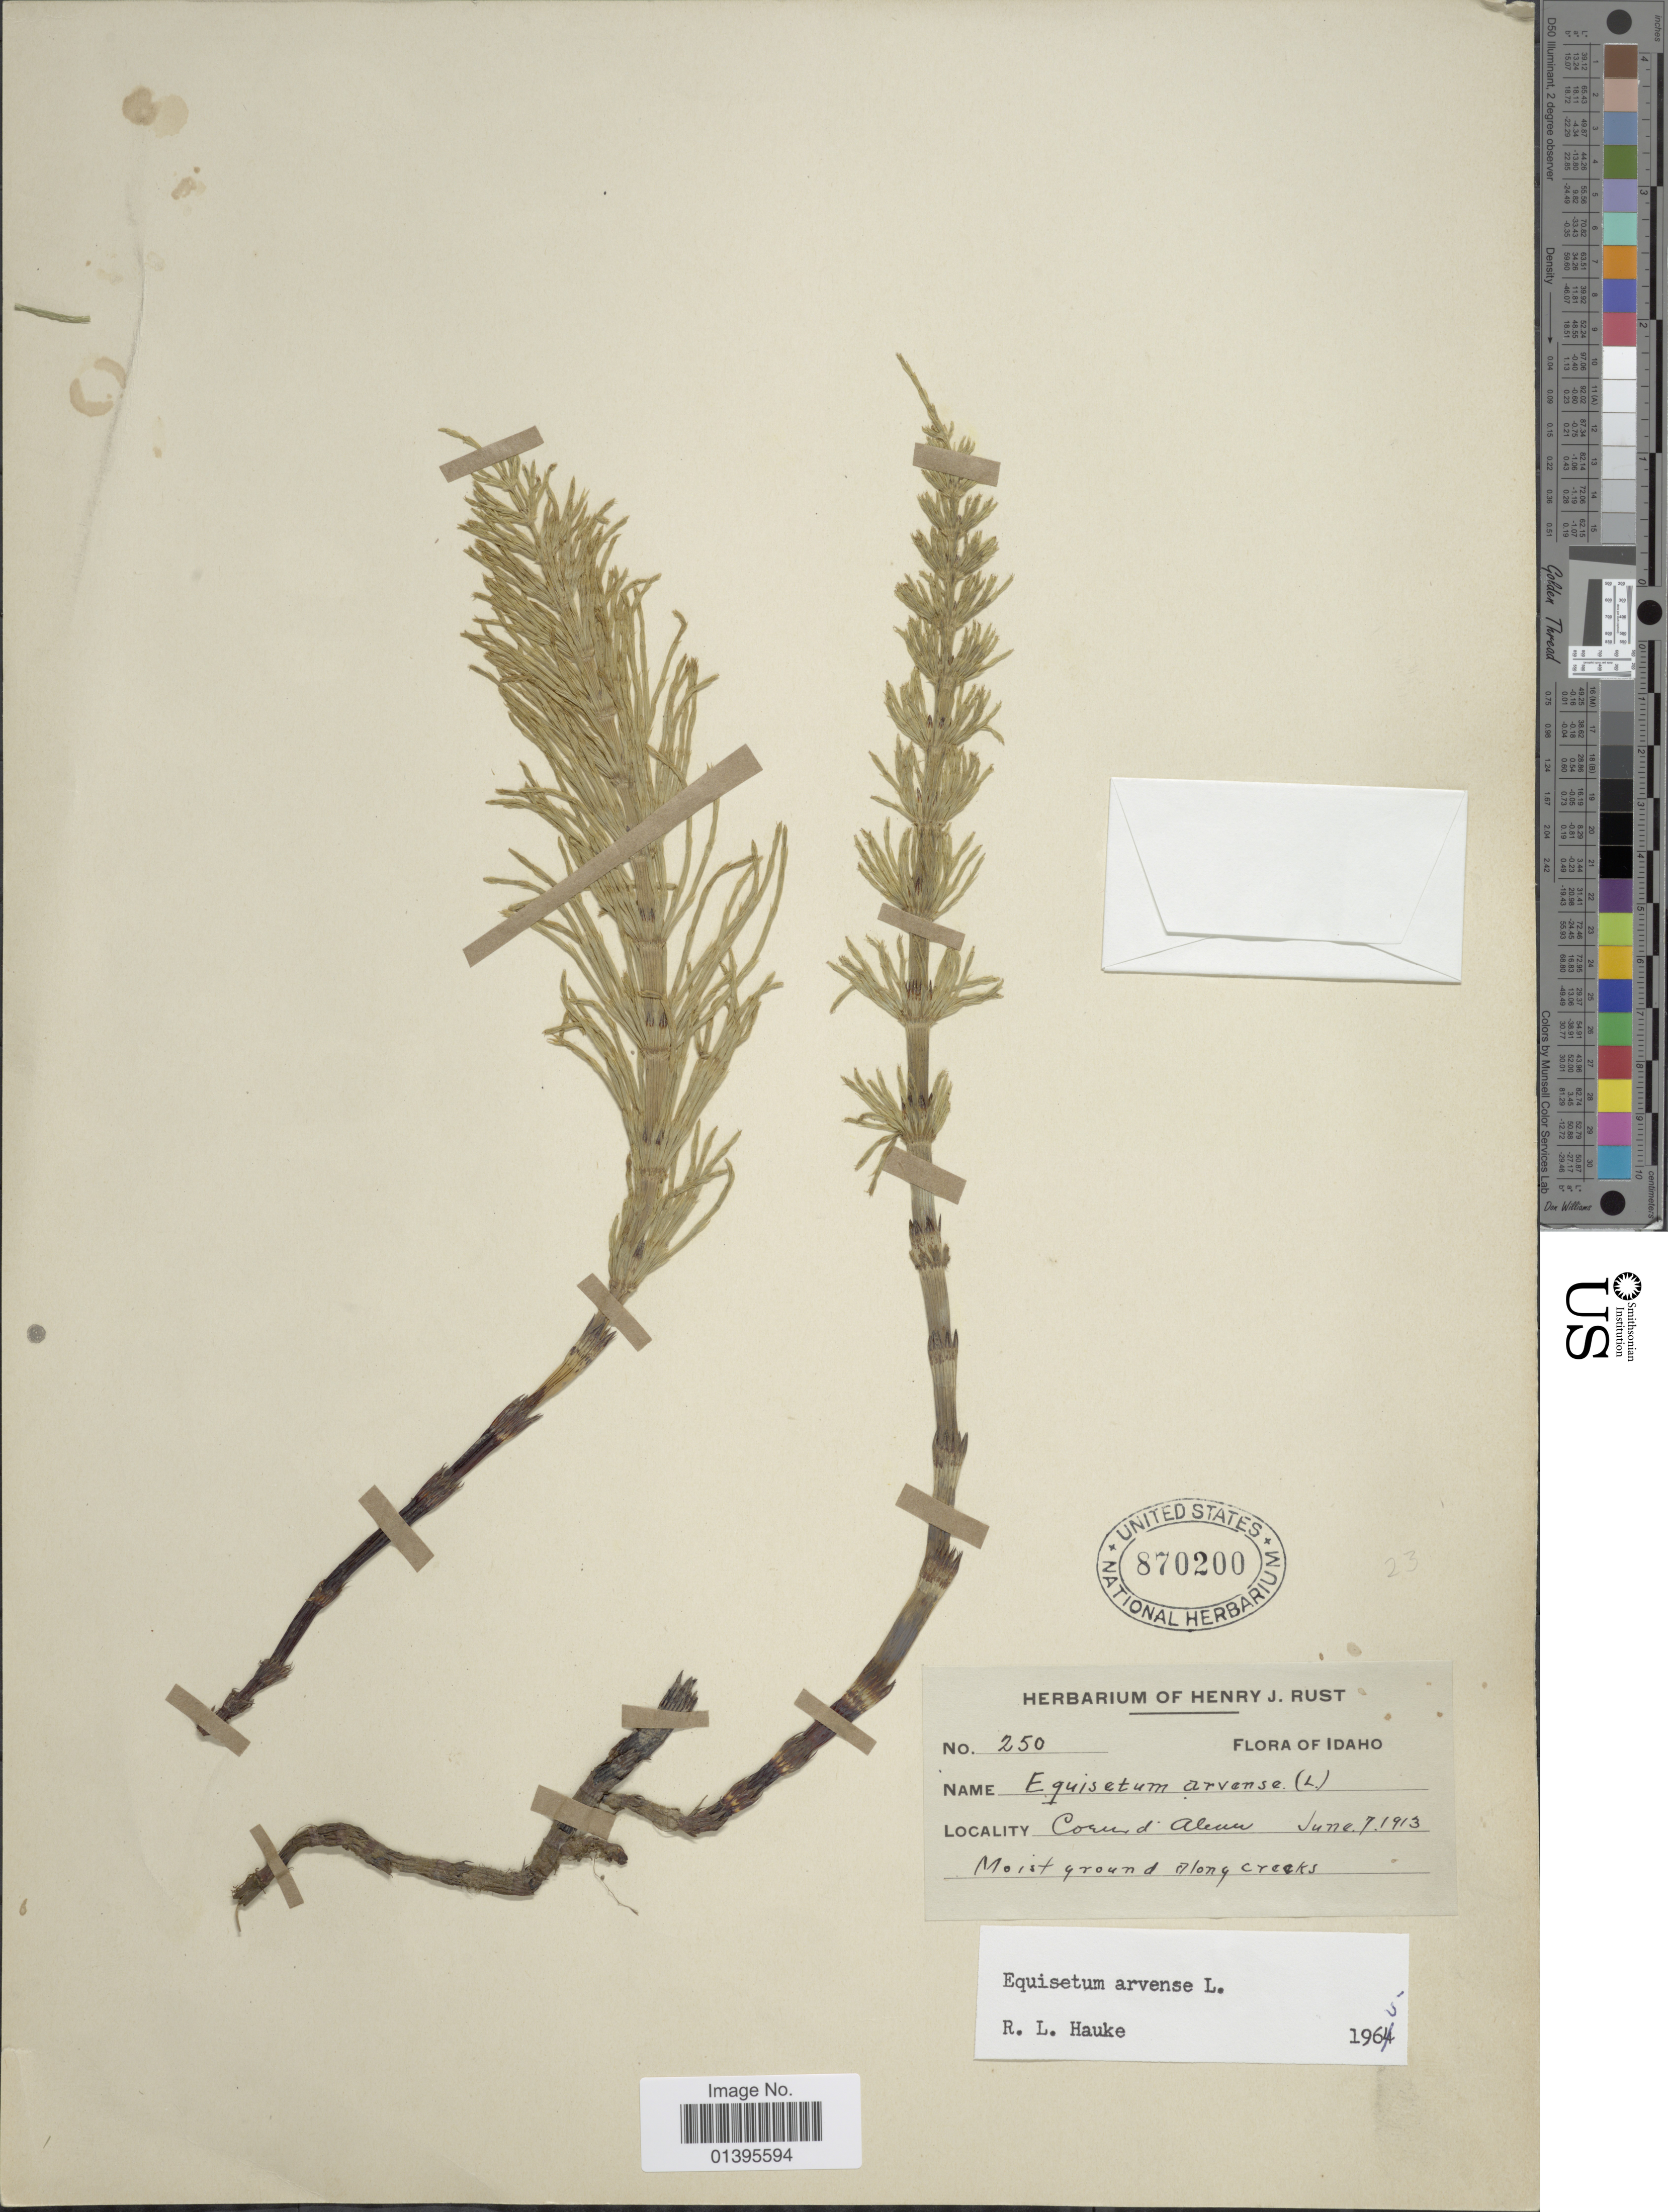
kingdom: Plantae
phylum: Tracheophyta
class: Polypodiopsida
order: Equisetales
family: Equisetaceae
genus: Equisetum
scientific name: Equisetum arvense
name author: L.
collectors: H. J. Rust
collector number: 250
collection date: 1913-06-07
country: United States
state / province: Idaho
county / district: Kootenai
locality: Coeur d'Alene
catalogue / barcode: US 870200